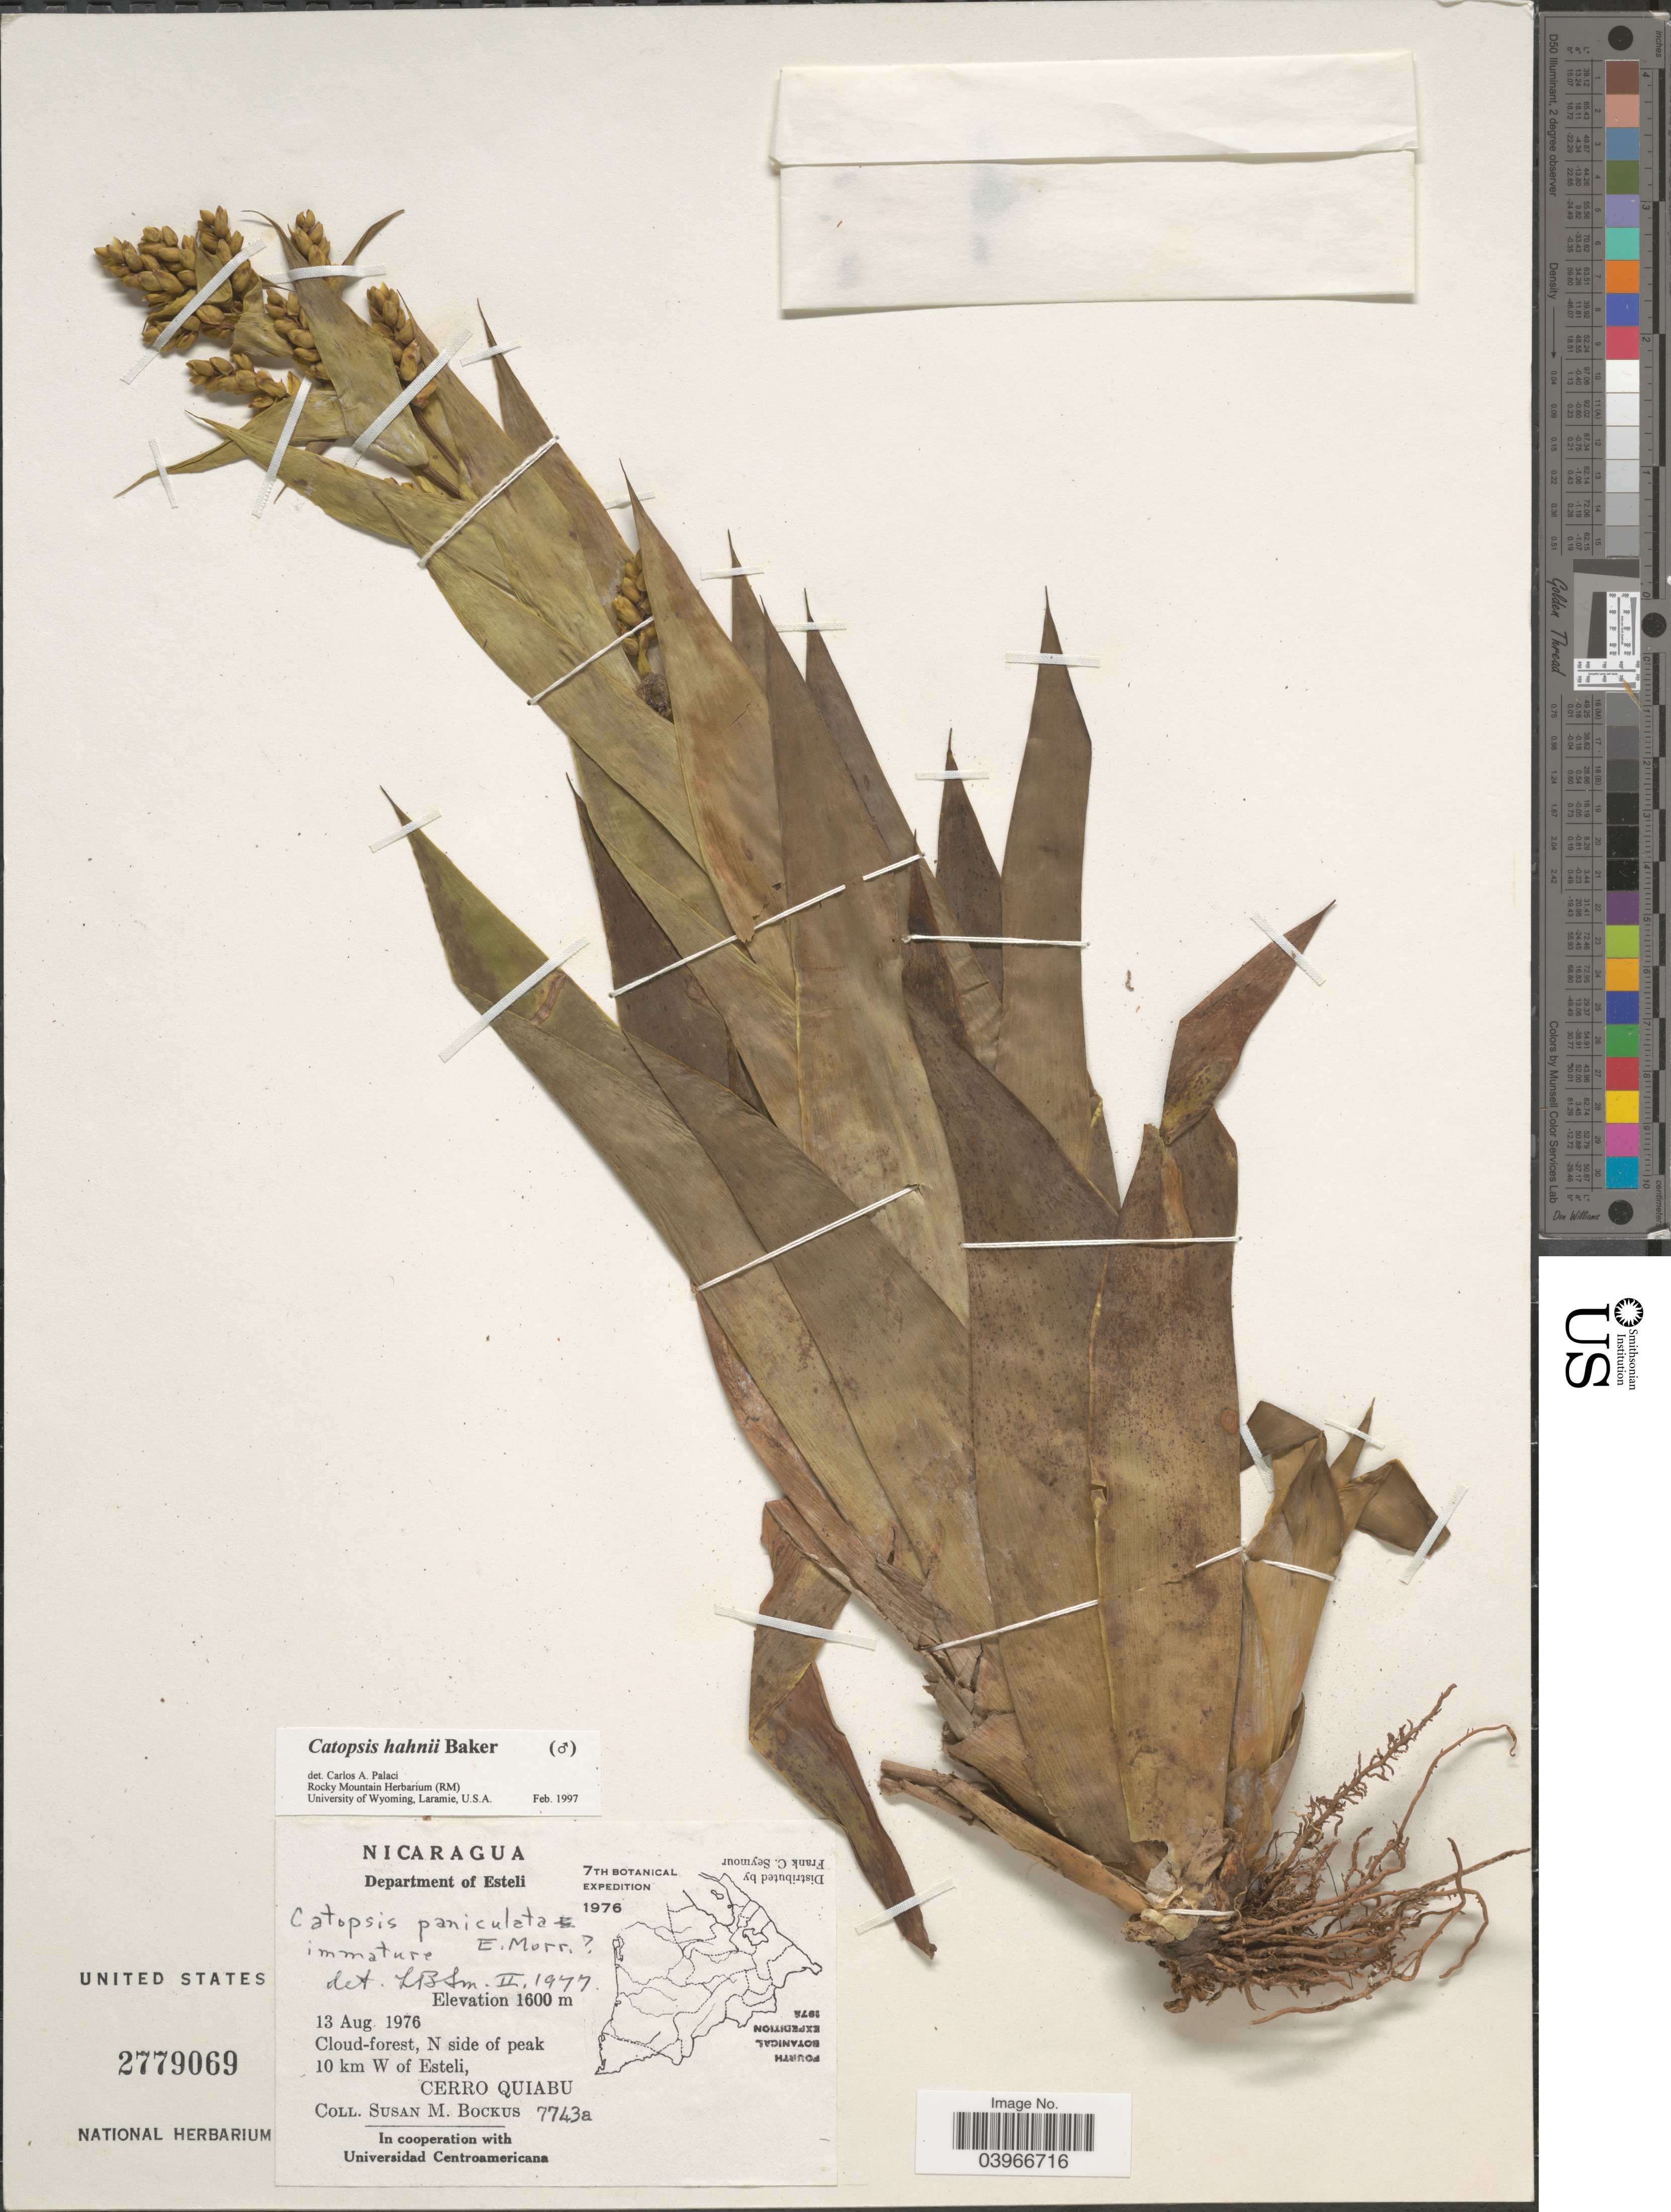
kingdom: Plantae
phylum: Tracheophyta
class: Liliopsida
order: Poales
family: Bromeliaceae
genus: Catopsis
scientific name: Catopsis hahnii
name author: Baker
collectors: S. Bockus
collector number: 7743a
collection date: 1976-08-13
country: Nicaragua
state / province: Esteli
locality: Department of Esteli. Cloud-forest, N side of peak 10 km W of Esteli, Cerro Quiabu.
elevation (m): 1600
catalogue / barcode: US 2779069